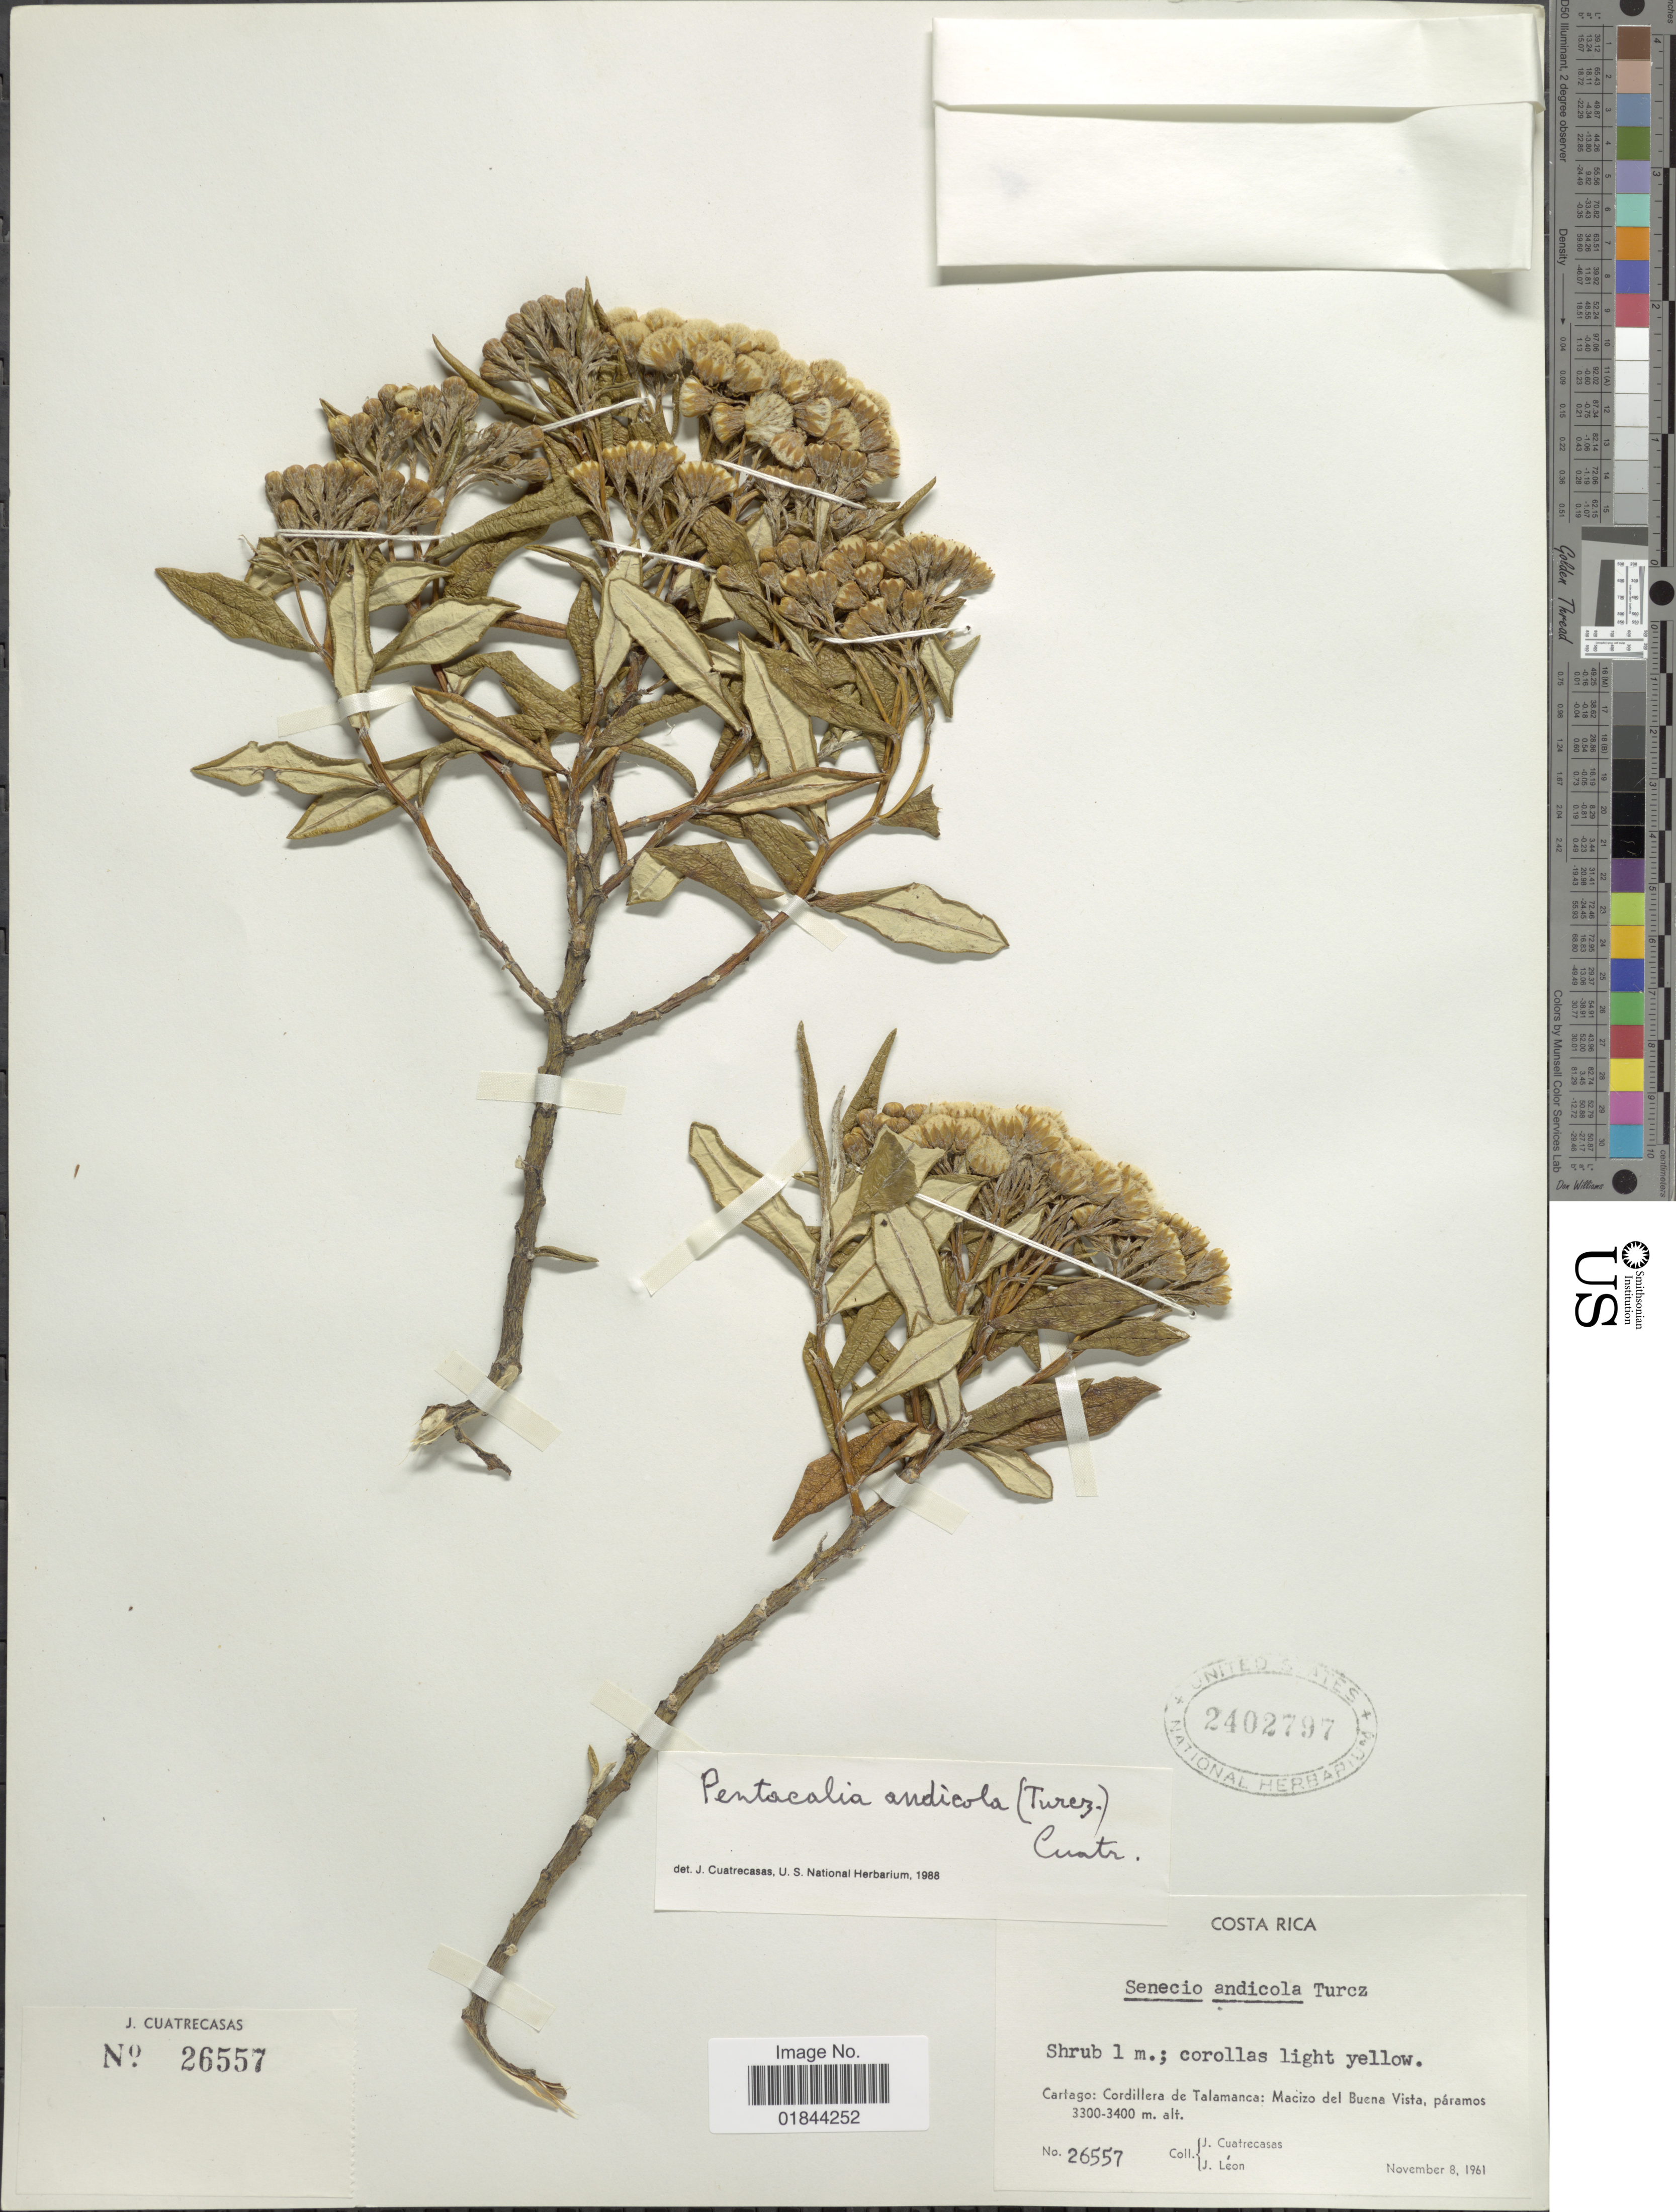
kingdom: Plantae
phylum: Tracheophyta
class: Magnoliopsida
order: Asterales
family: Asteraceae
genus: Pentacalia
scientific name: Pentacalia andicola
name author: (Turcz.) Cuatrec.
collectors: J. Cuatrecasas & J. León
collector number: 26557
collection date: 1961-11-08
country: Costa Rica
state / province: Cartago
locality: Cordillera de Talamanca: Macizo del Buena Vista, paramos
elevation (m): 3300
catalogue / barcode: US 2402797